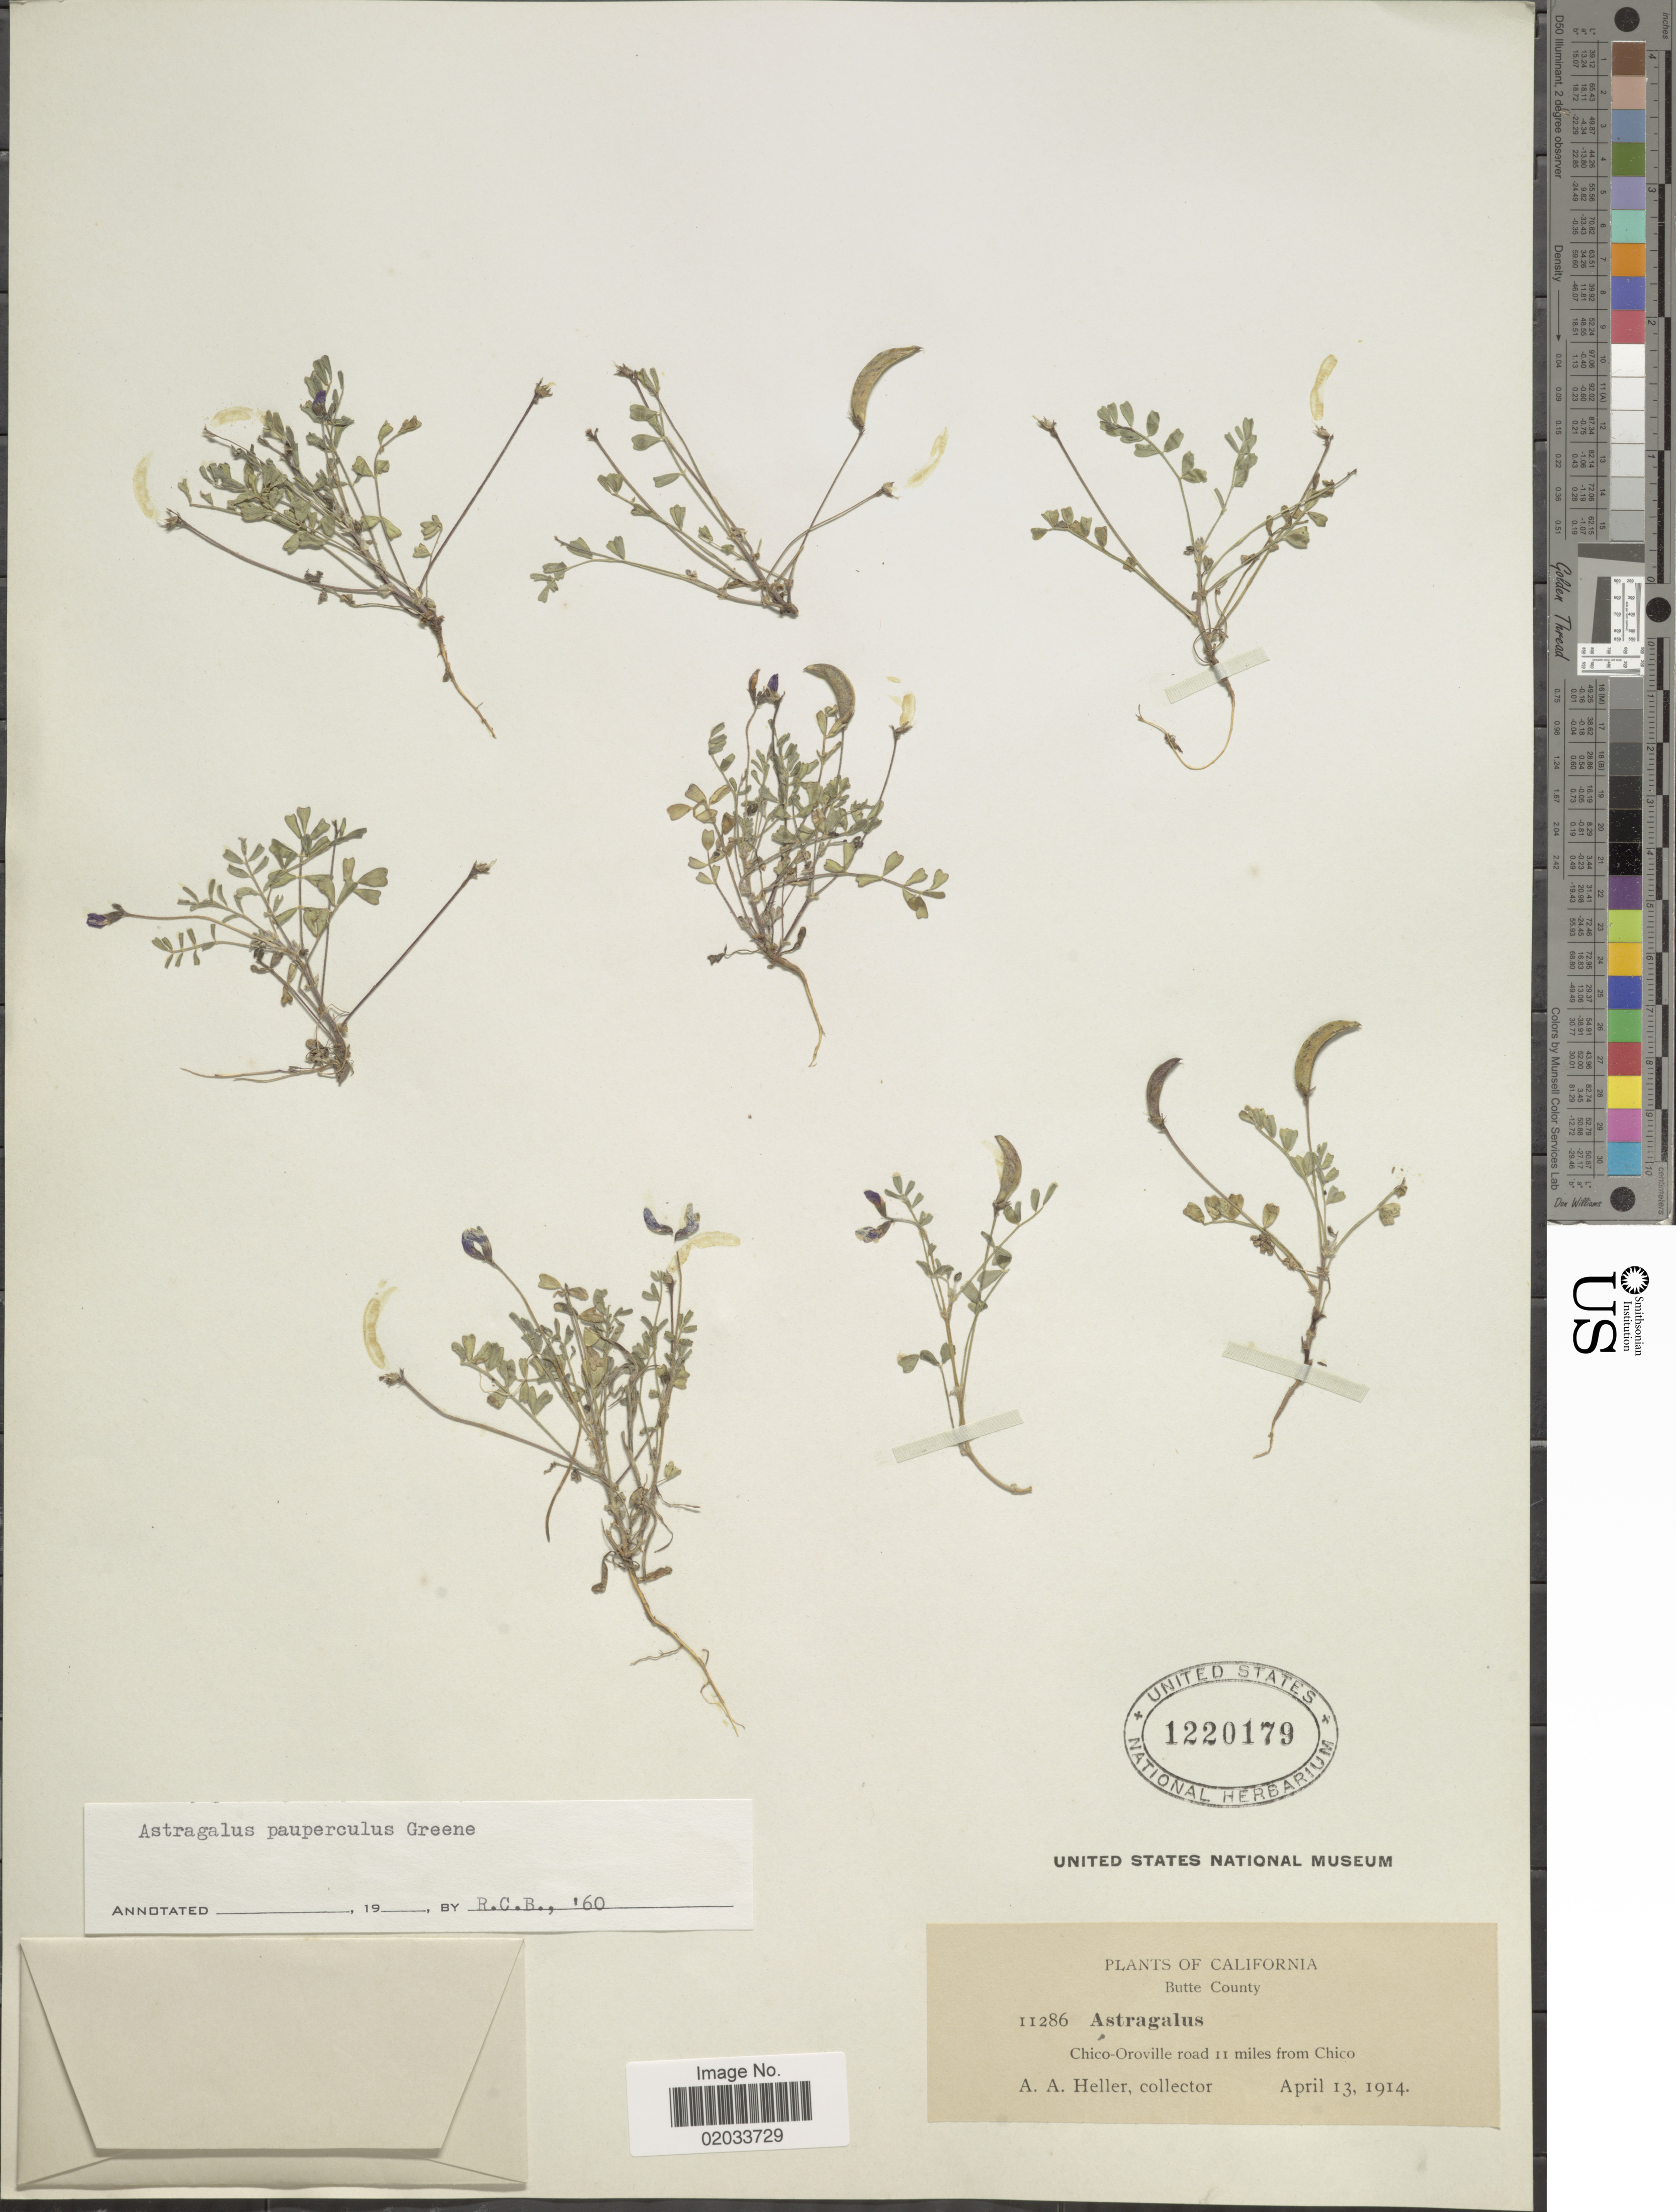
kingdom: Plantae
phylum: Tracheophyta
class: Magnoliopsida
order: Fabales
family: Fabaceae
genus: Astragalus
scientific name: Astragalus pauperculus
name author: Greene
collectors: A. A. Heller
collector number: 11286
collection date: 1914-04-13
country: United States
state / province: California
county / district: Butte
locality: Butte County, Chico-Oroville road 11 miels from Chico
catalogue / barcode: US 1220179